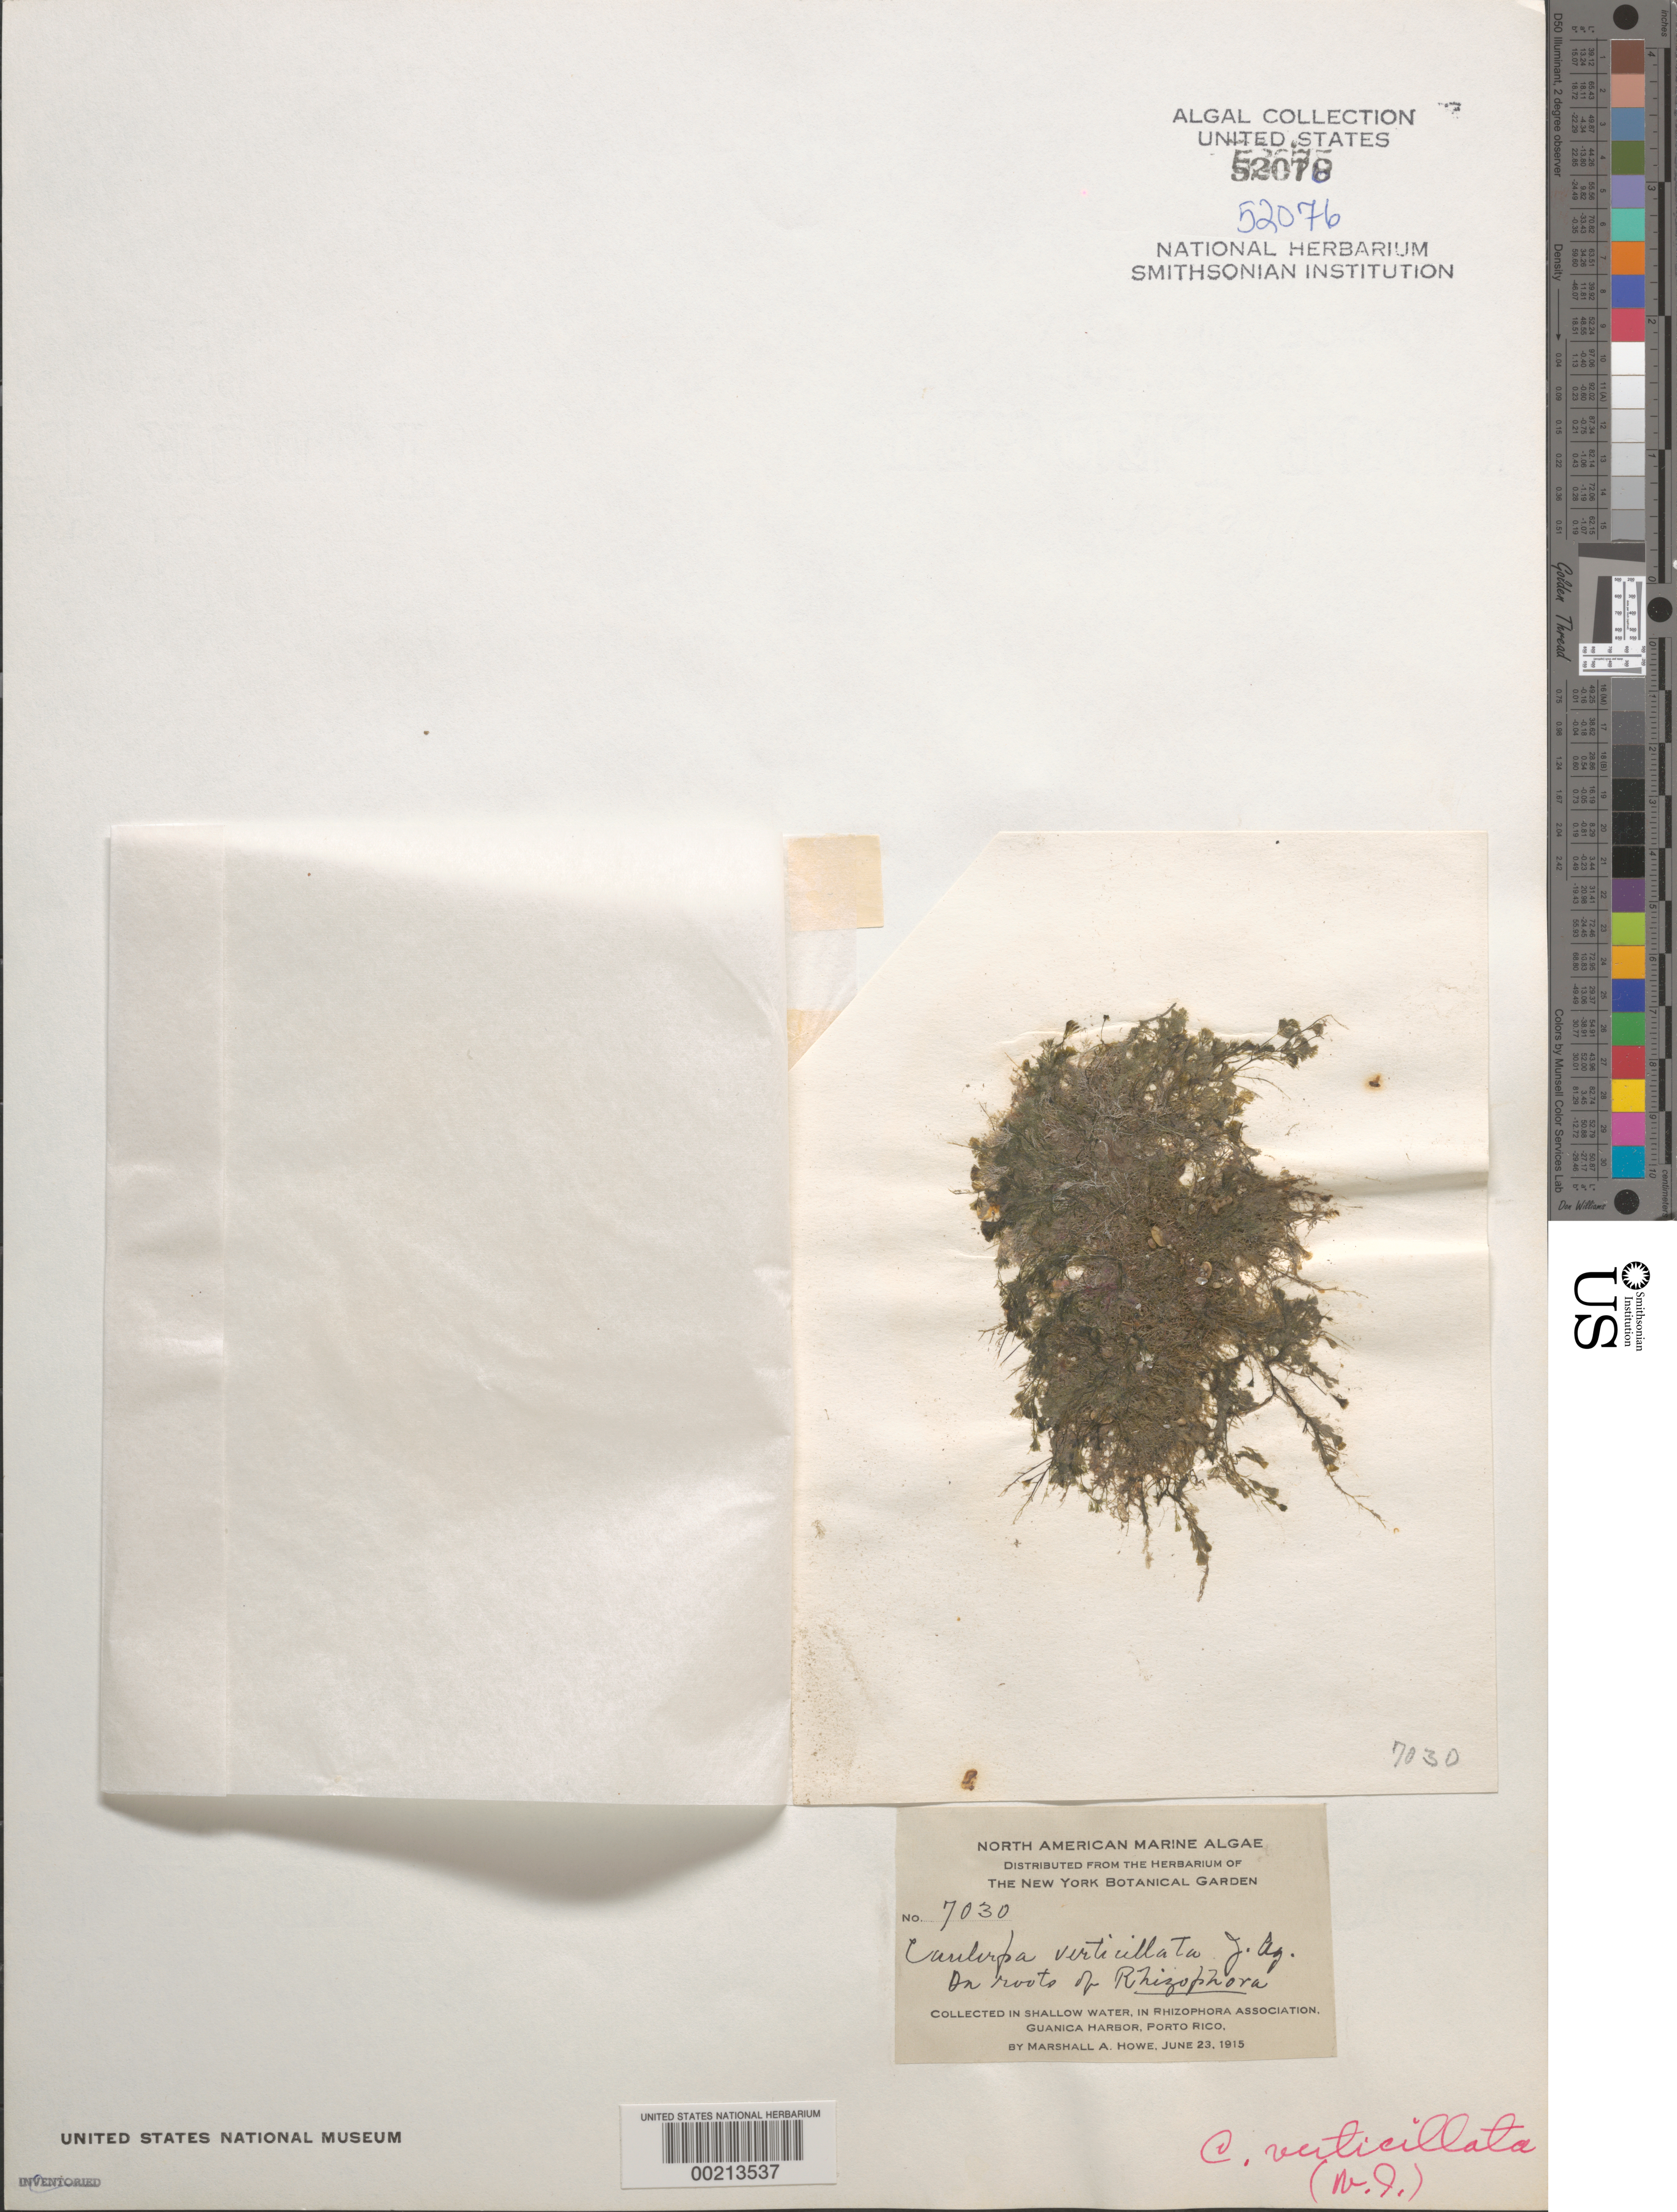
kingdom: Plantae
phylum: Chlorophyta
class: Ulvophyceae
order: Bryopsidales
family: Caulerpaceae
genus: Caulerpa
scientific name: Caulerpa verticillata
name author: J. Agardh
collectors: M. A. Howe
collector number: MAH 7030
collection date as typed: June 23, 1915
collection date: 1915-06-23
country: Puerto Rico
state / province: Guanica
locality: Guanica harbor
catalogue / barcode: US 52076